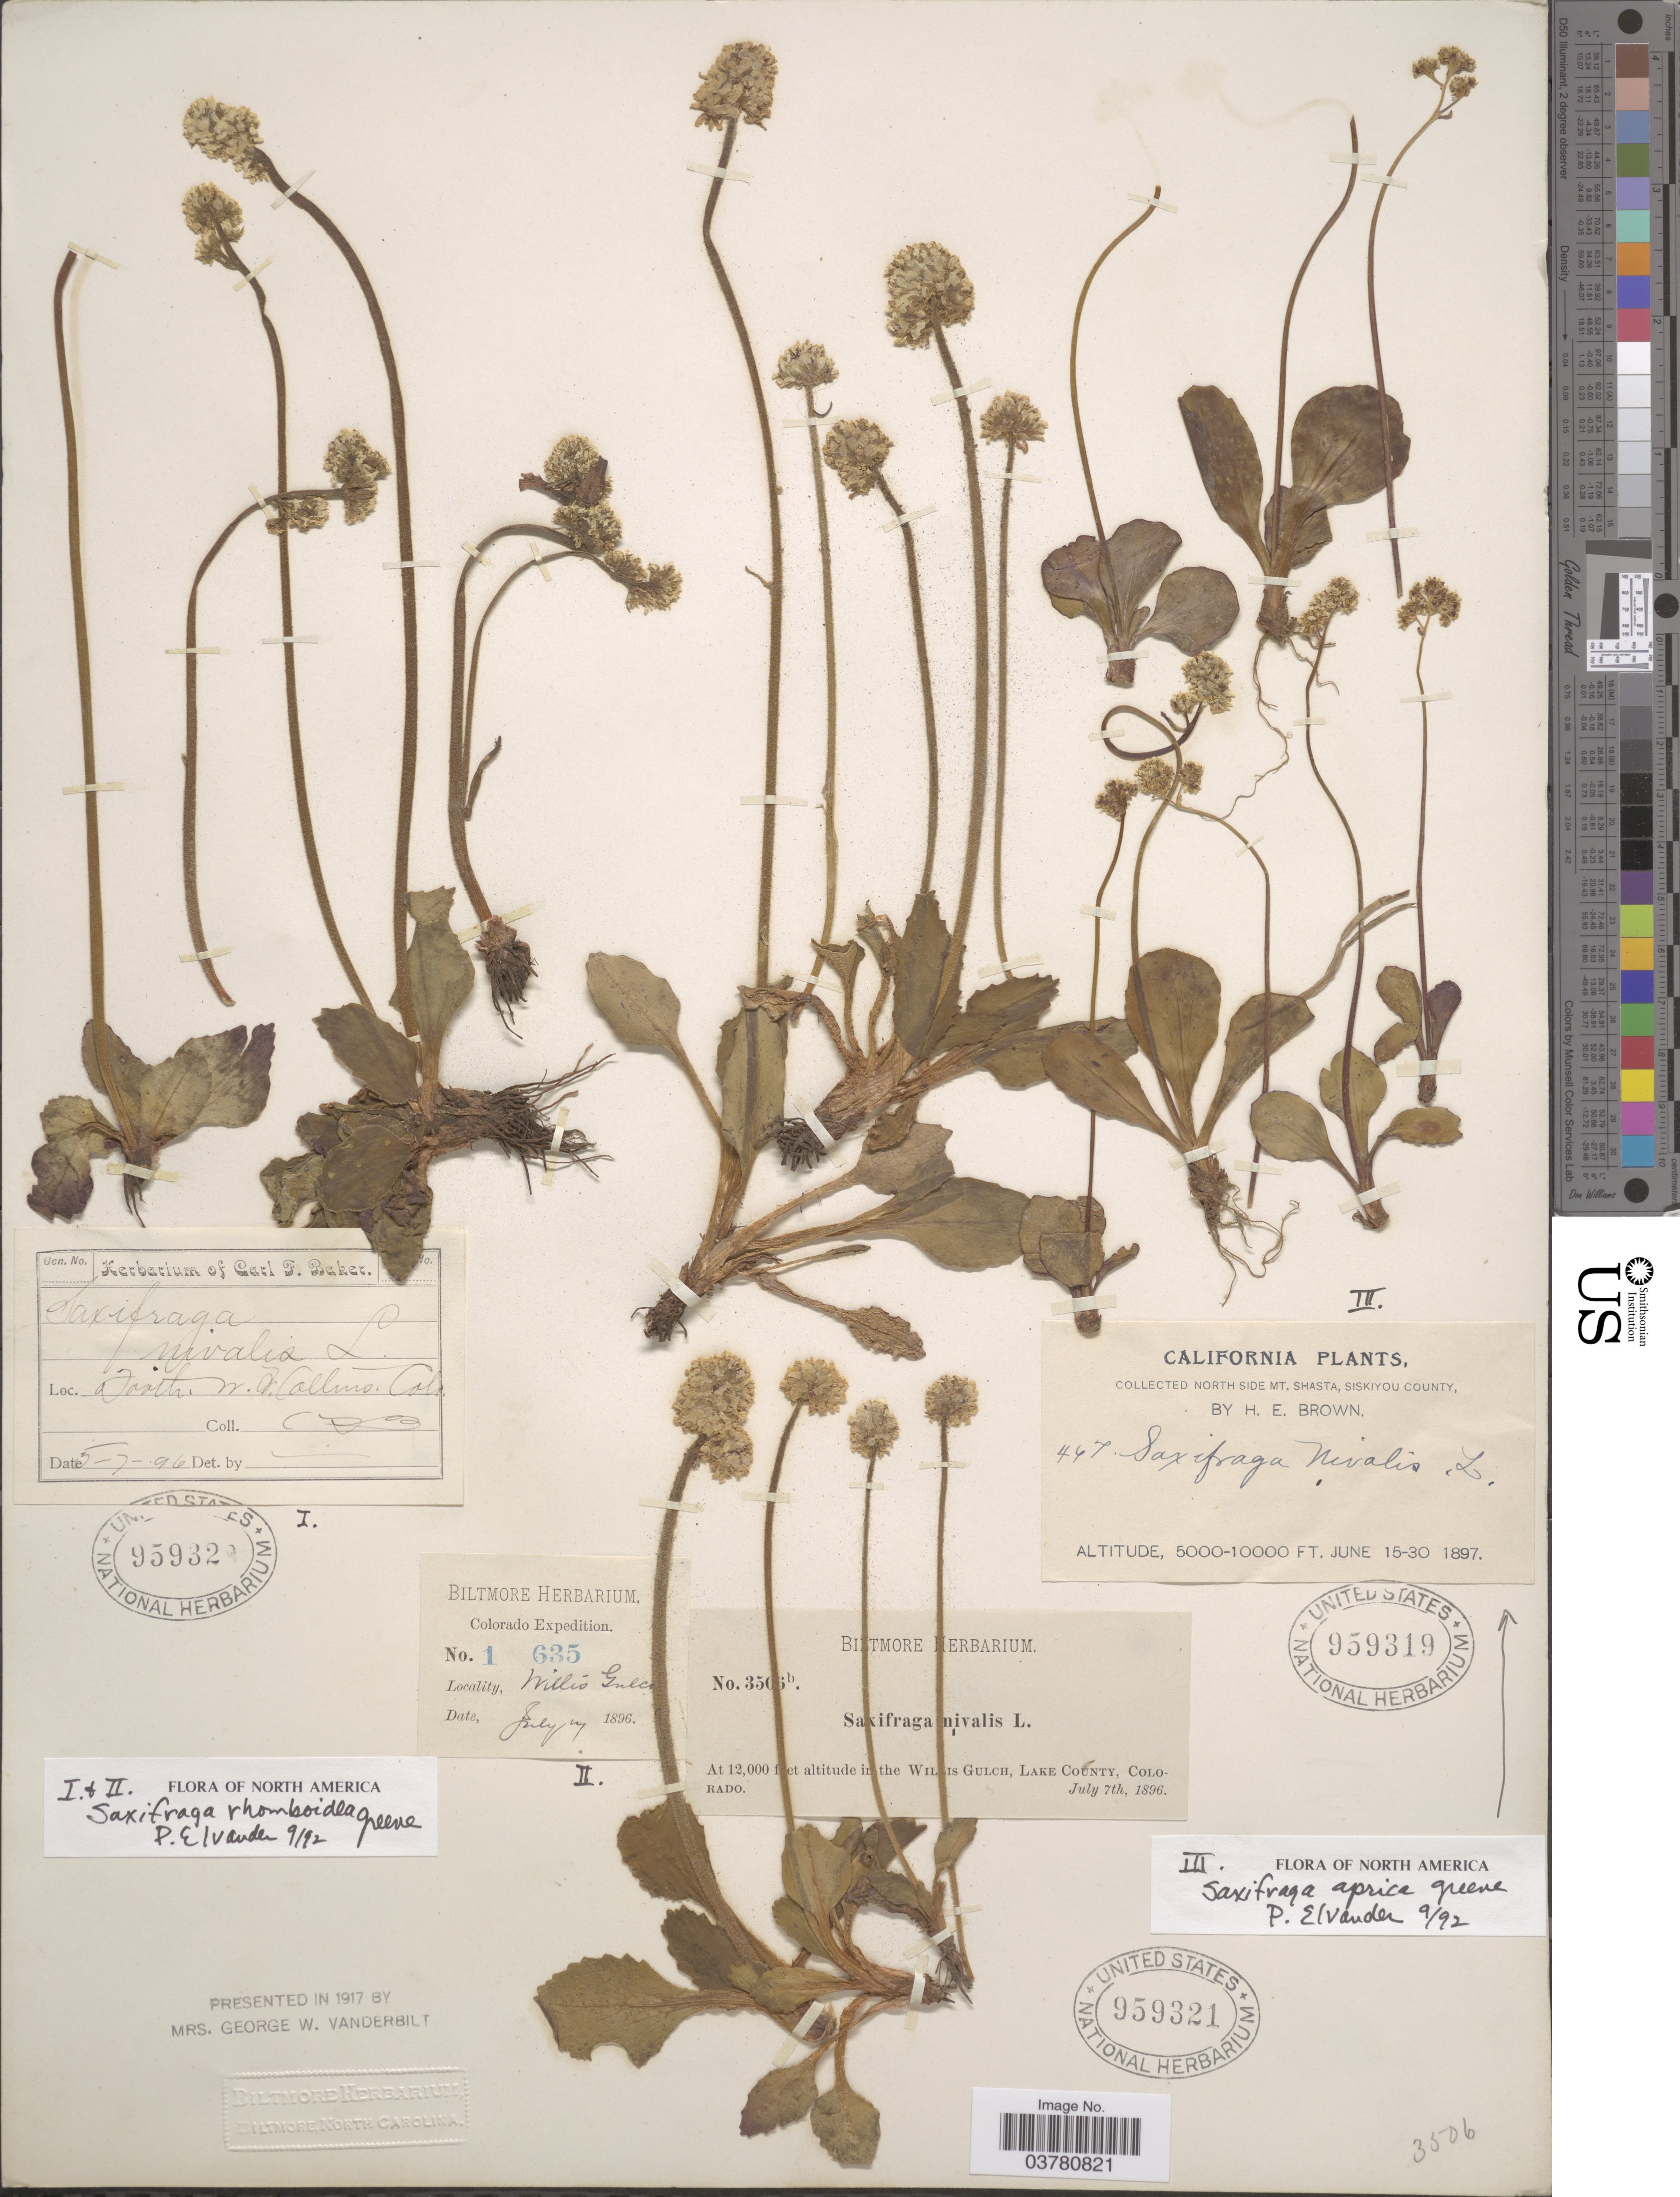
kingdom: Plantae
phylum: Tracheophyta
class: Magnoliopsida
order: Saxifragales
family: Saxifragaceae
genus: Micranthes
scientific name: Micranthes rhomboidea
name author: (Greene) Small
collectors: C. F. Baker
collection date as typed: Transcribed d/m/y: 7/5/96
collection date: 1896-05-07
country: United States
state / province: Colorado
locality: North, W. F. Collins.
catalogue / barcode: US 959329